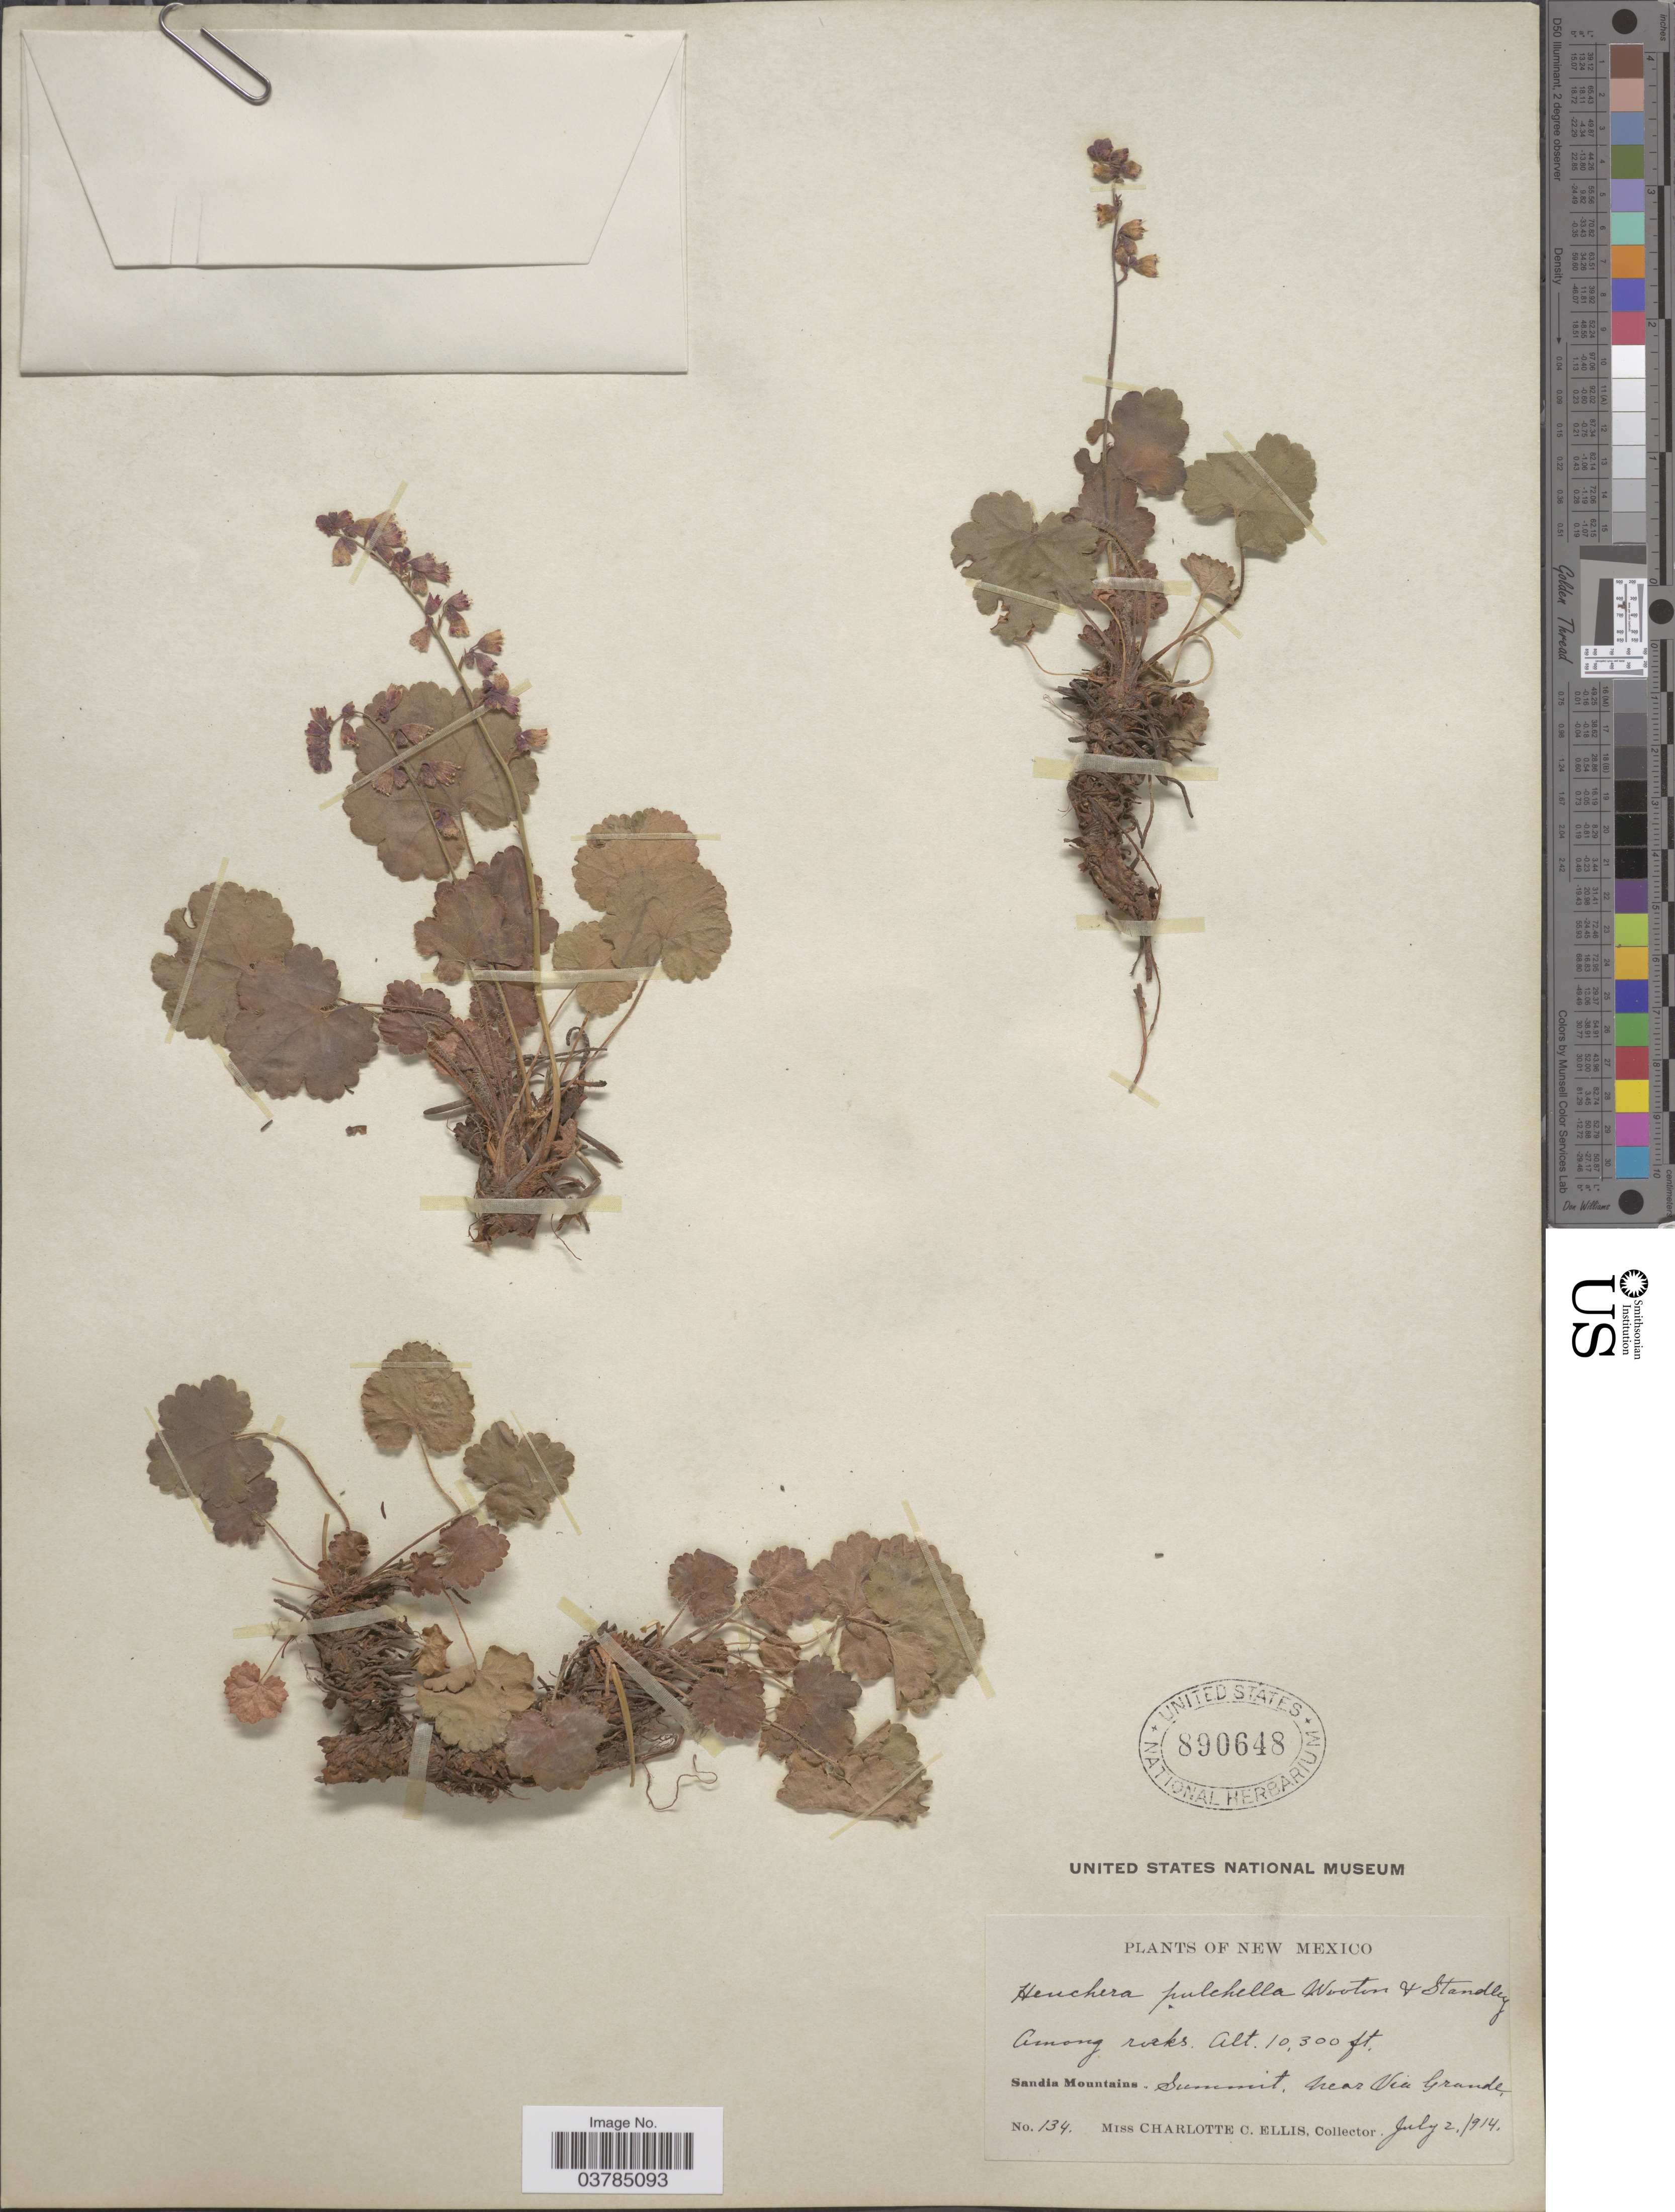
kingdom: Plantae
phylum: Tracheophyta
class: Magnoliopsida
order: Saxifragales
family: Saxifragaceae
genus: Heuchera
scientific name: Heuchera pulchella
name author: Wooton & Standl.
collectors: C. C. Ellis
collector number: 134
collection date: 1914-07-02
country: United States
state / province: New Mexico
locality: Among rocks. Sandia Mountains. Summit near Via Grande.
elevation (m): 3139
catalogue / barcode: US 890648